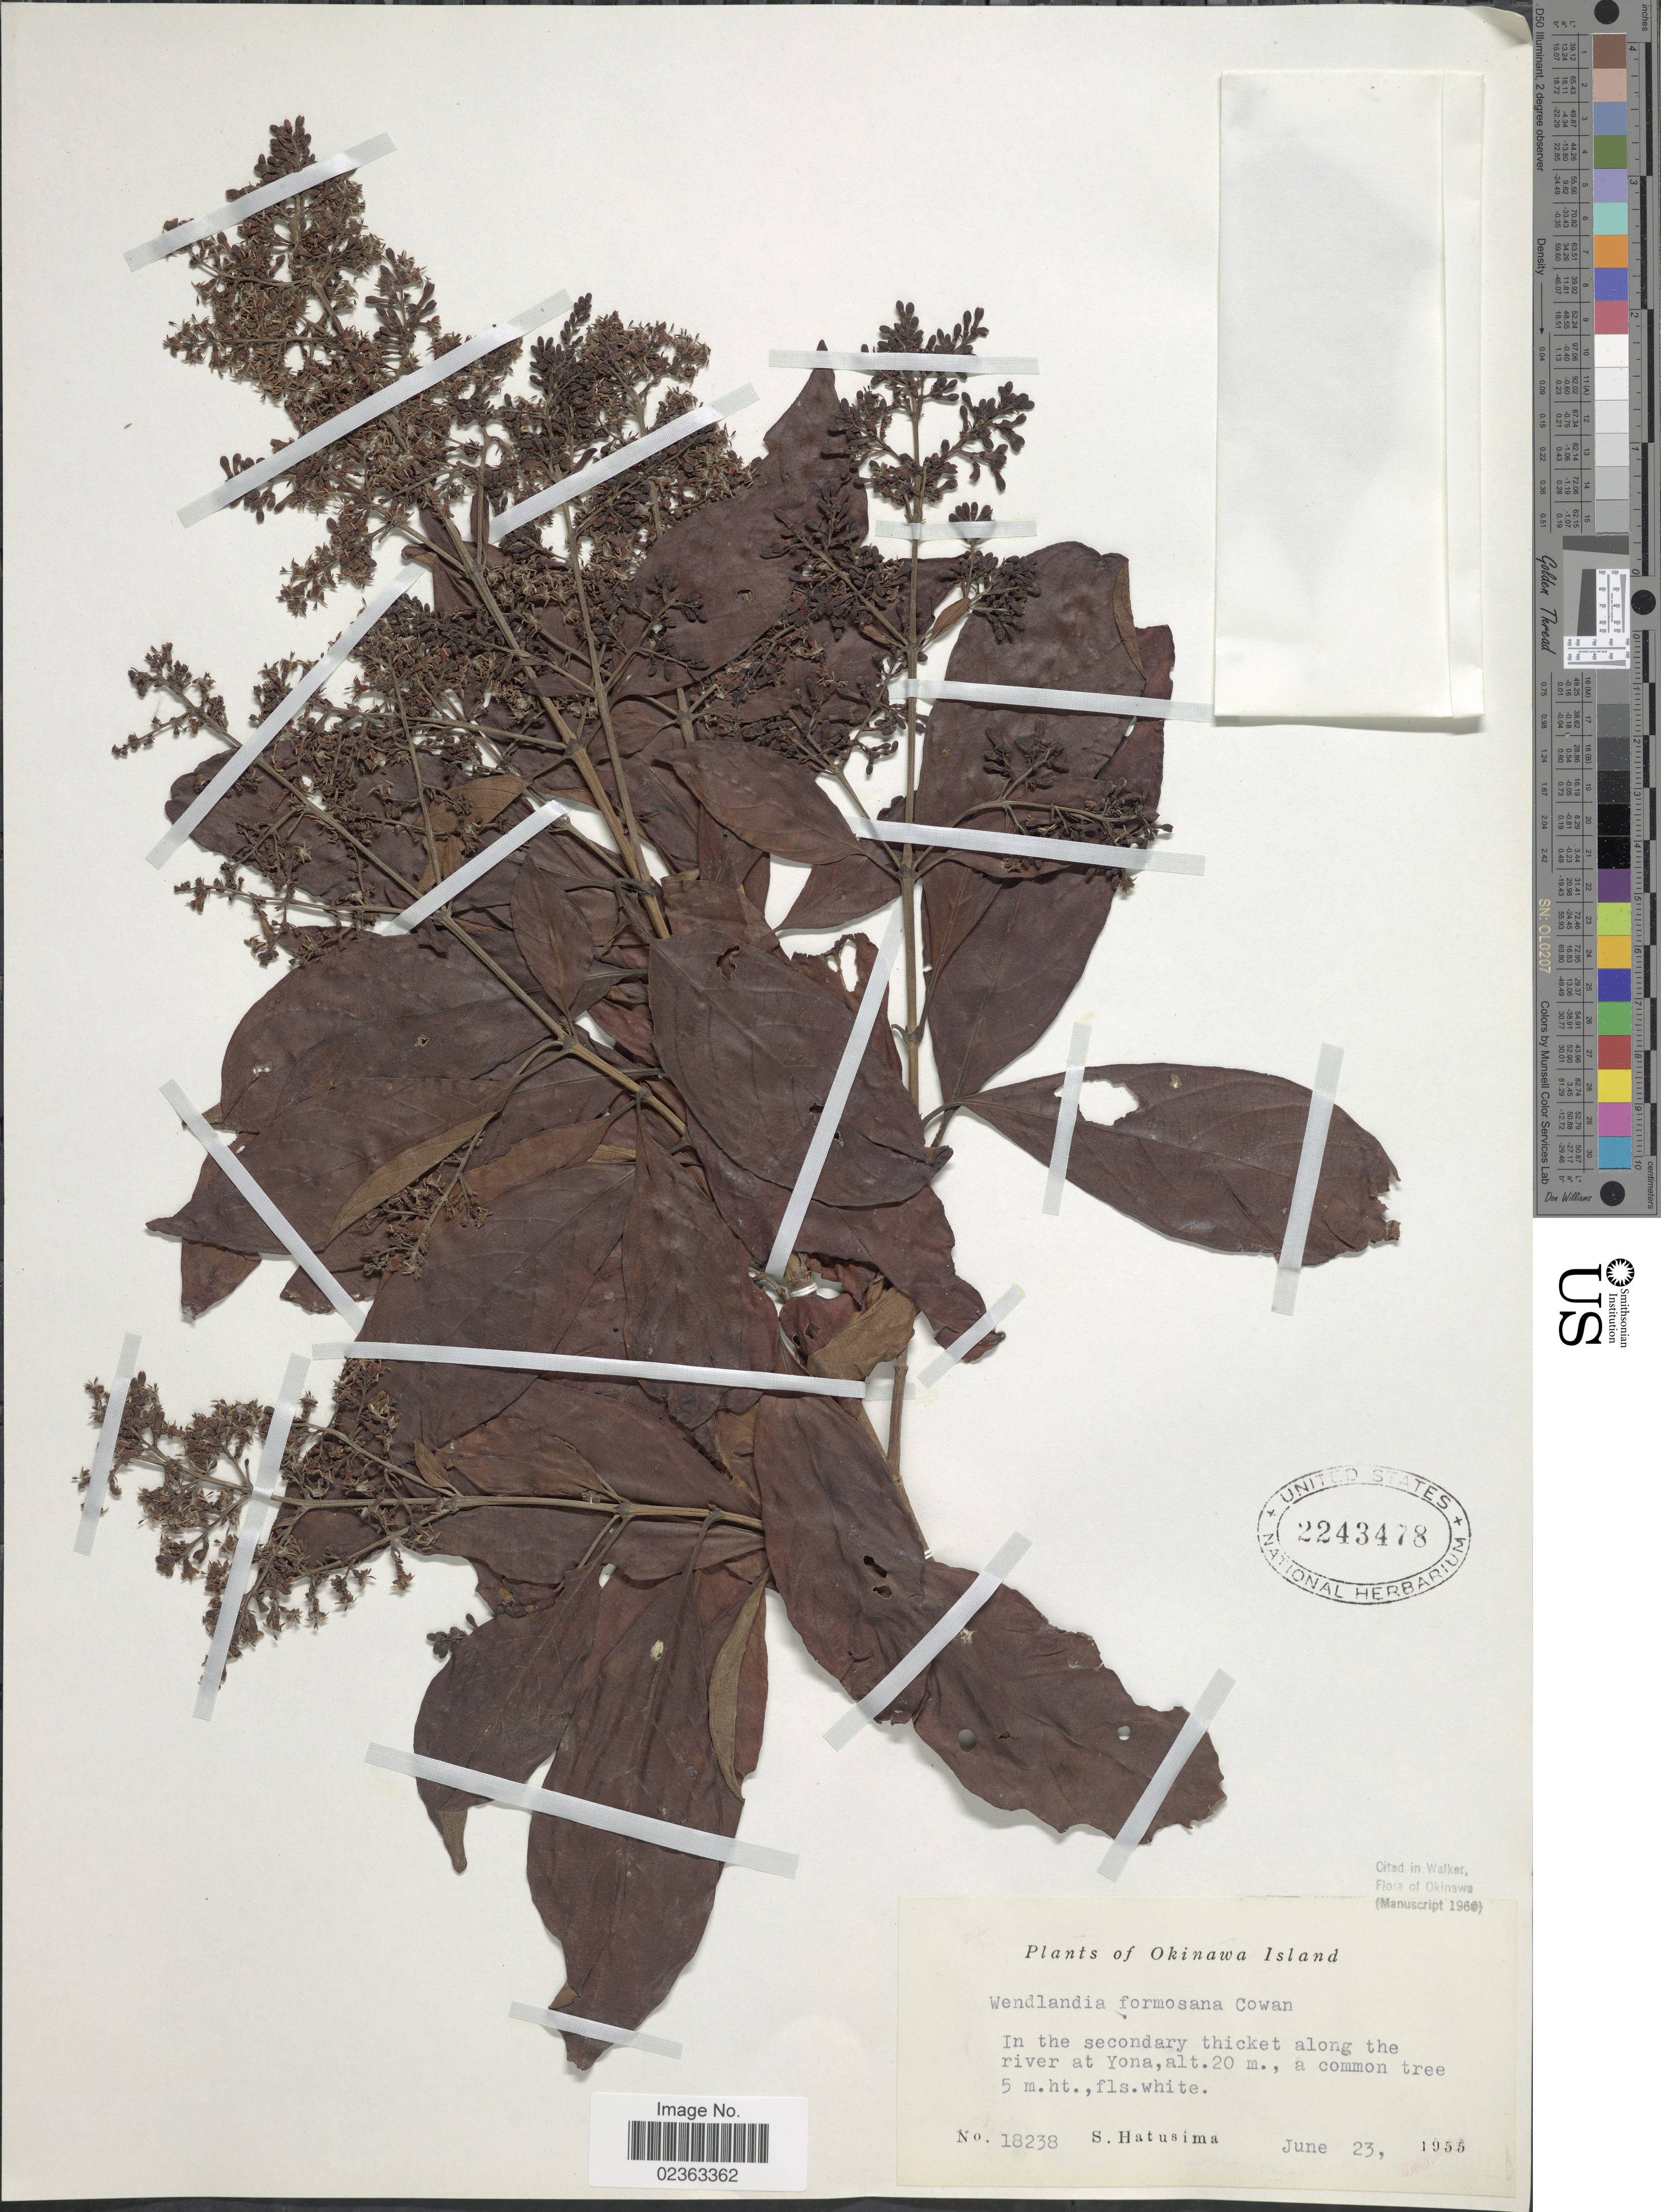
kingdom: Plantae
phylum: Tracheophyta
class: Magnoliopsida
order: Gentianales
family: Rubiaceae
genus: Wendlandia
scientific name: Wendlandia formosana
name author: Cowan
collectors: S. Hatusima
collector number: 18238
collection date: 1955-06-23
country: Japan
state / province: Okinawa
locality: Okinawa Island, in the secondary thicket along the river at Yona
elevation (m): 20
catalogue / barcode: US 2243478